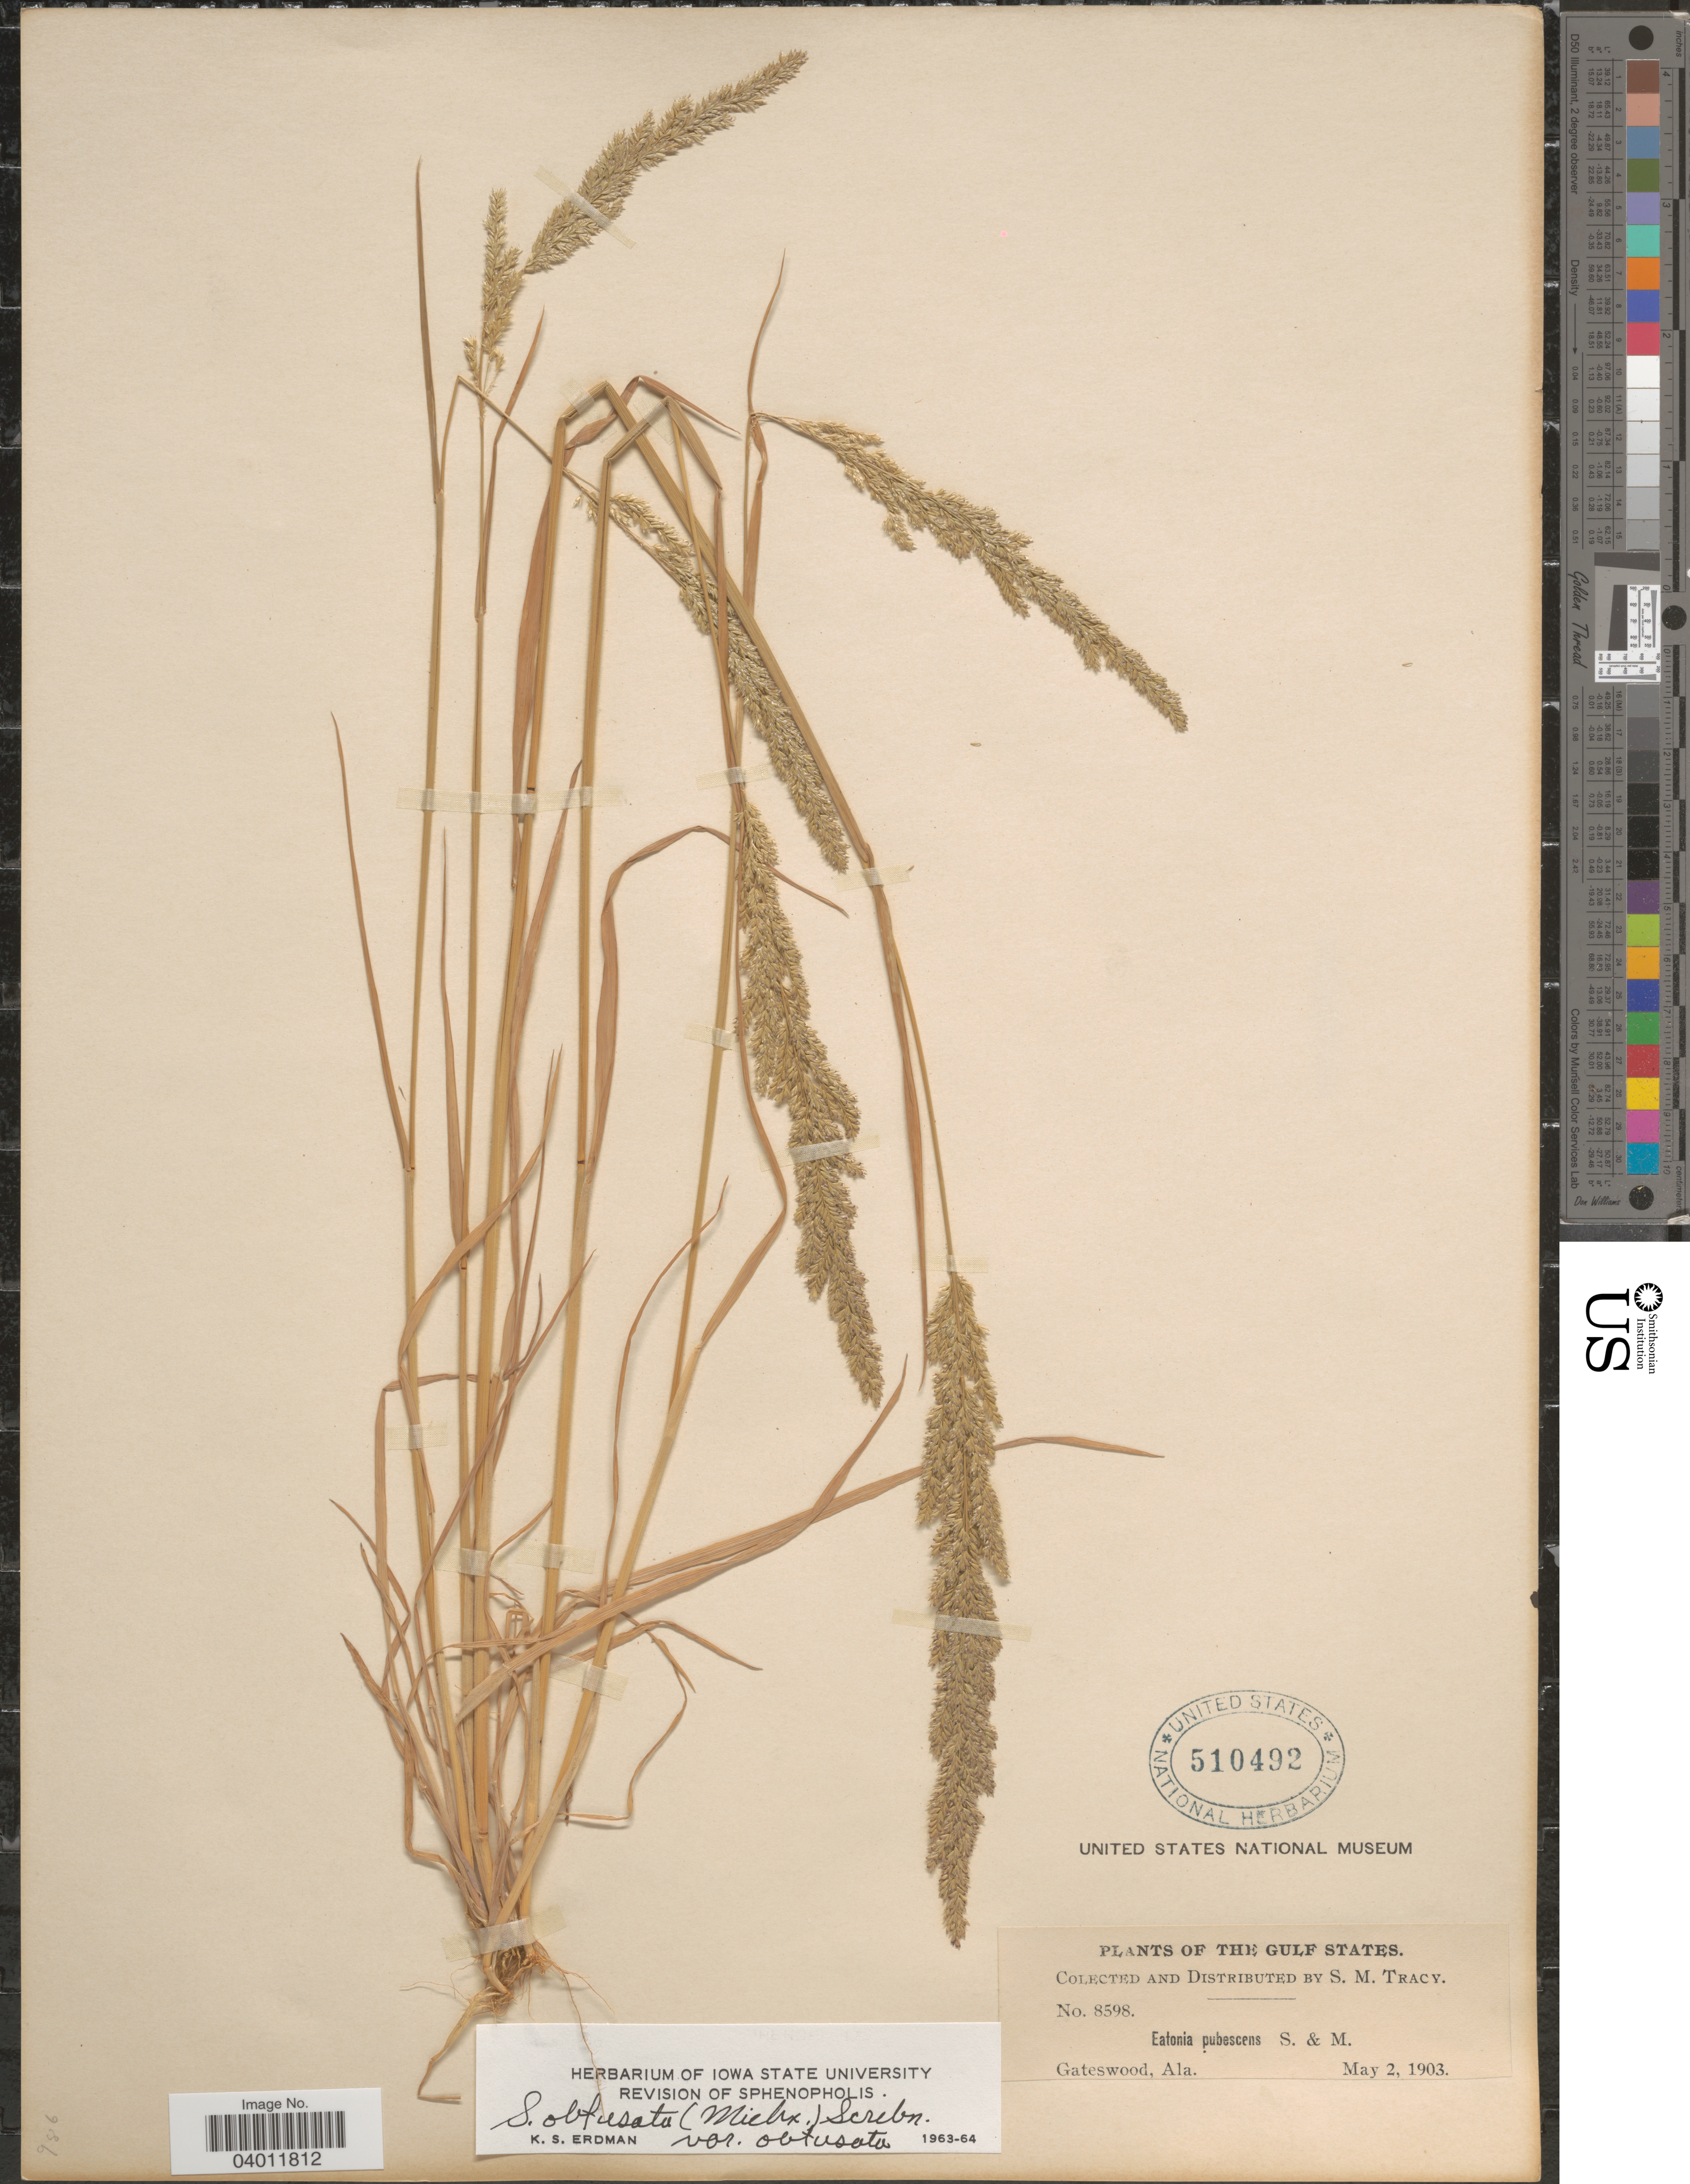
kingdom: Plantae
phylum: Tracheophyta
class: Liliopsida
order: Poales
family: Poaceae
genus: Sphenopholis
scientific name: Sphenopholis obtusata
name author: (Michx.) Scribn.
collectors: S. M. Tracy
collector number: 8598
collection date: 1903-05-02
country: United States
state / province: Alabama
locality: Gulf States. Gateswood.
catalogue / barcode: US 510492